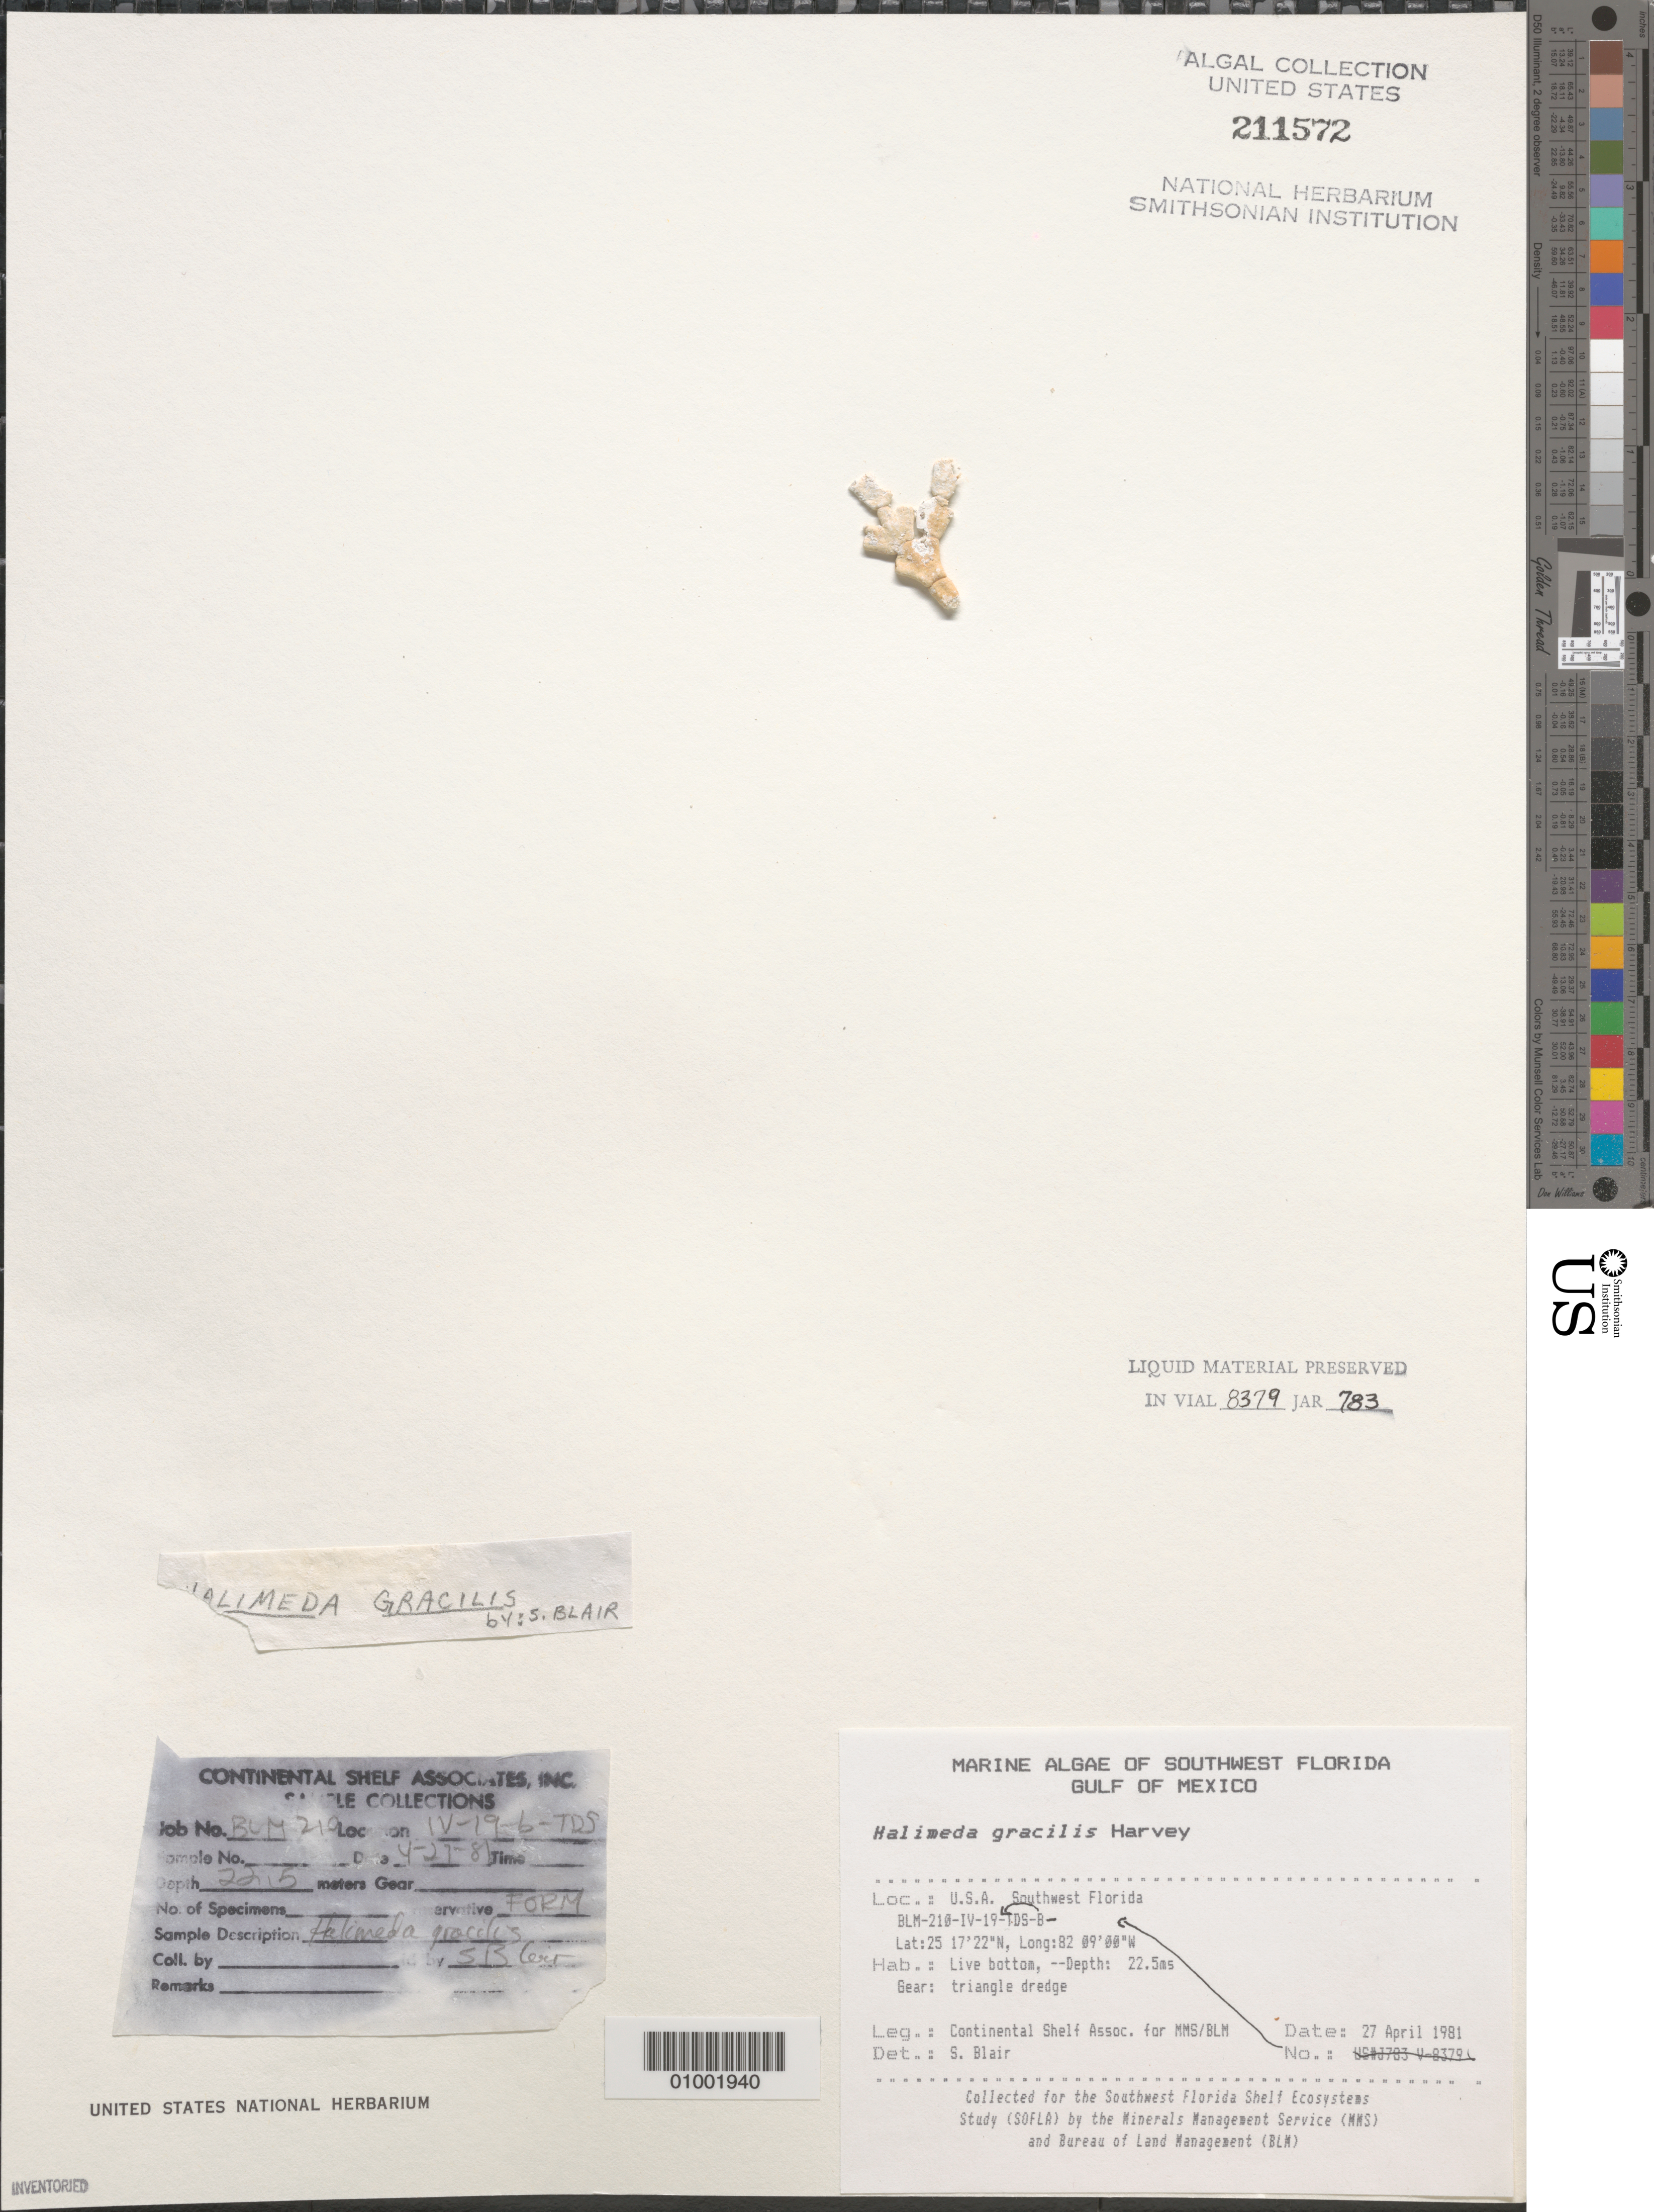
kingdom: Plantae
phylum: Chlorophyta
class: Ulvophyceae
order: Bryopsidales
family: Halimedaceae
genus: Halimeda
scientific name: Halimeda gracilis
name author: Harv. ex J. Agardh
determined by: Blair, S. M.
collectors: Continental Shelf Associates for the MMS/BLM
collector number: BLM-210-IV-19-B-TDS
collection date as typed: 27 Apr 1981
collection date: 1981-04-27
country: United States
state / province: Florida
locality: Gulf of Mexico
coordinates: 25 17'22"N, 82 09'00"W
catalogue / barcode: US 211572